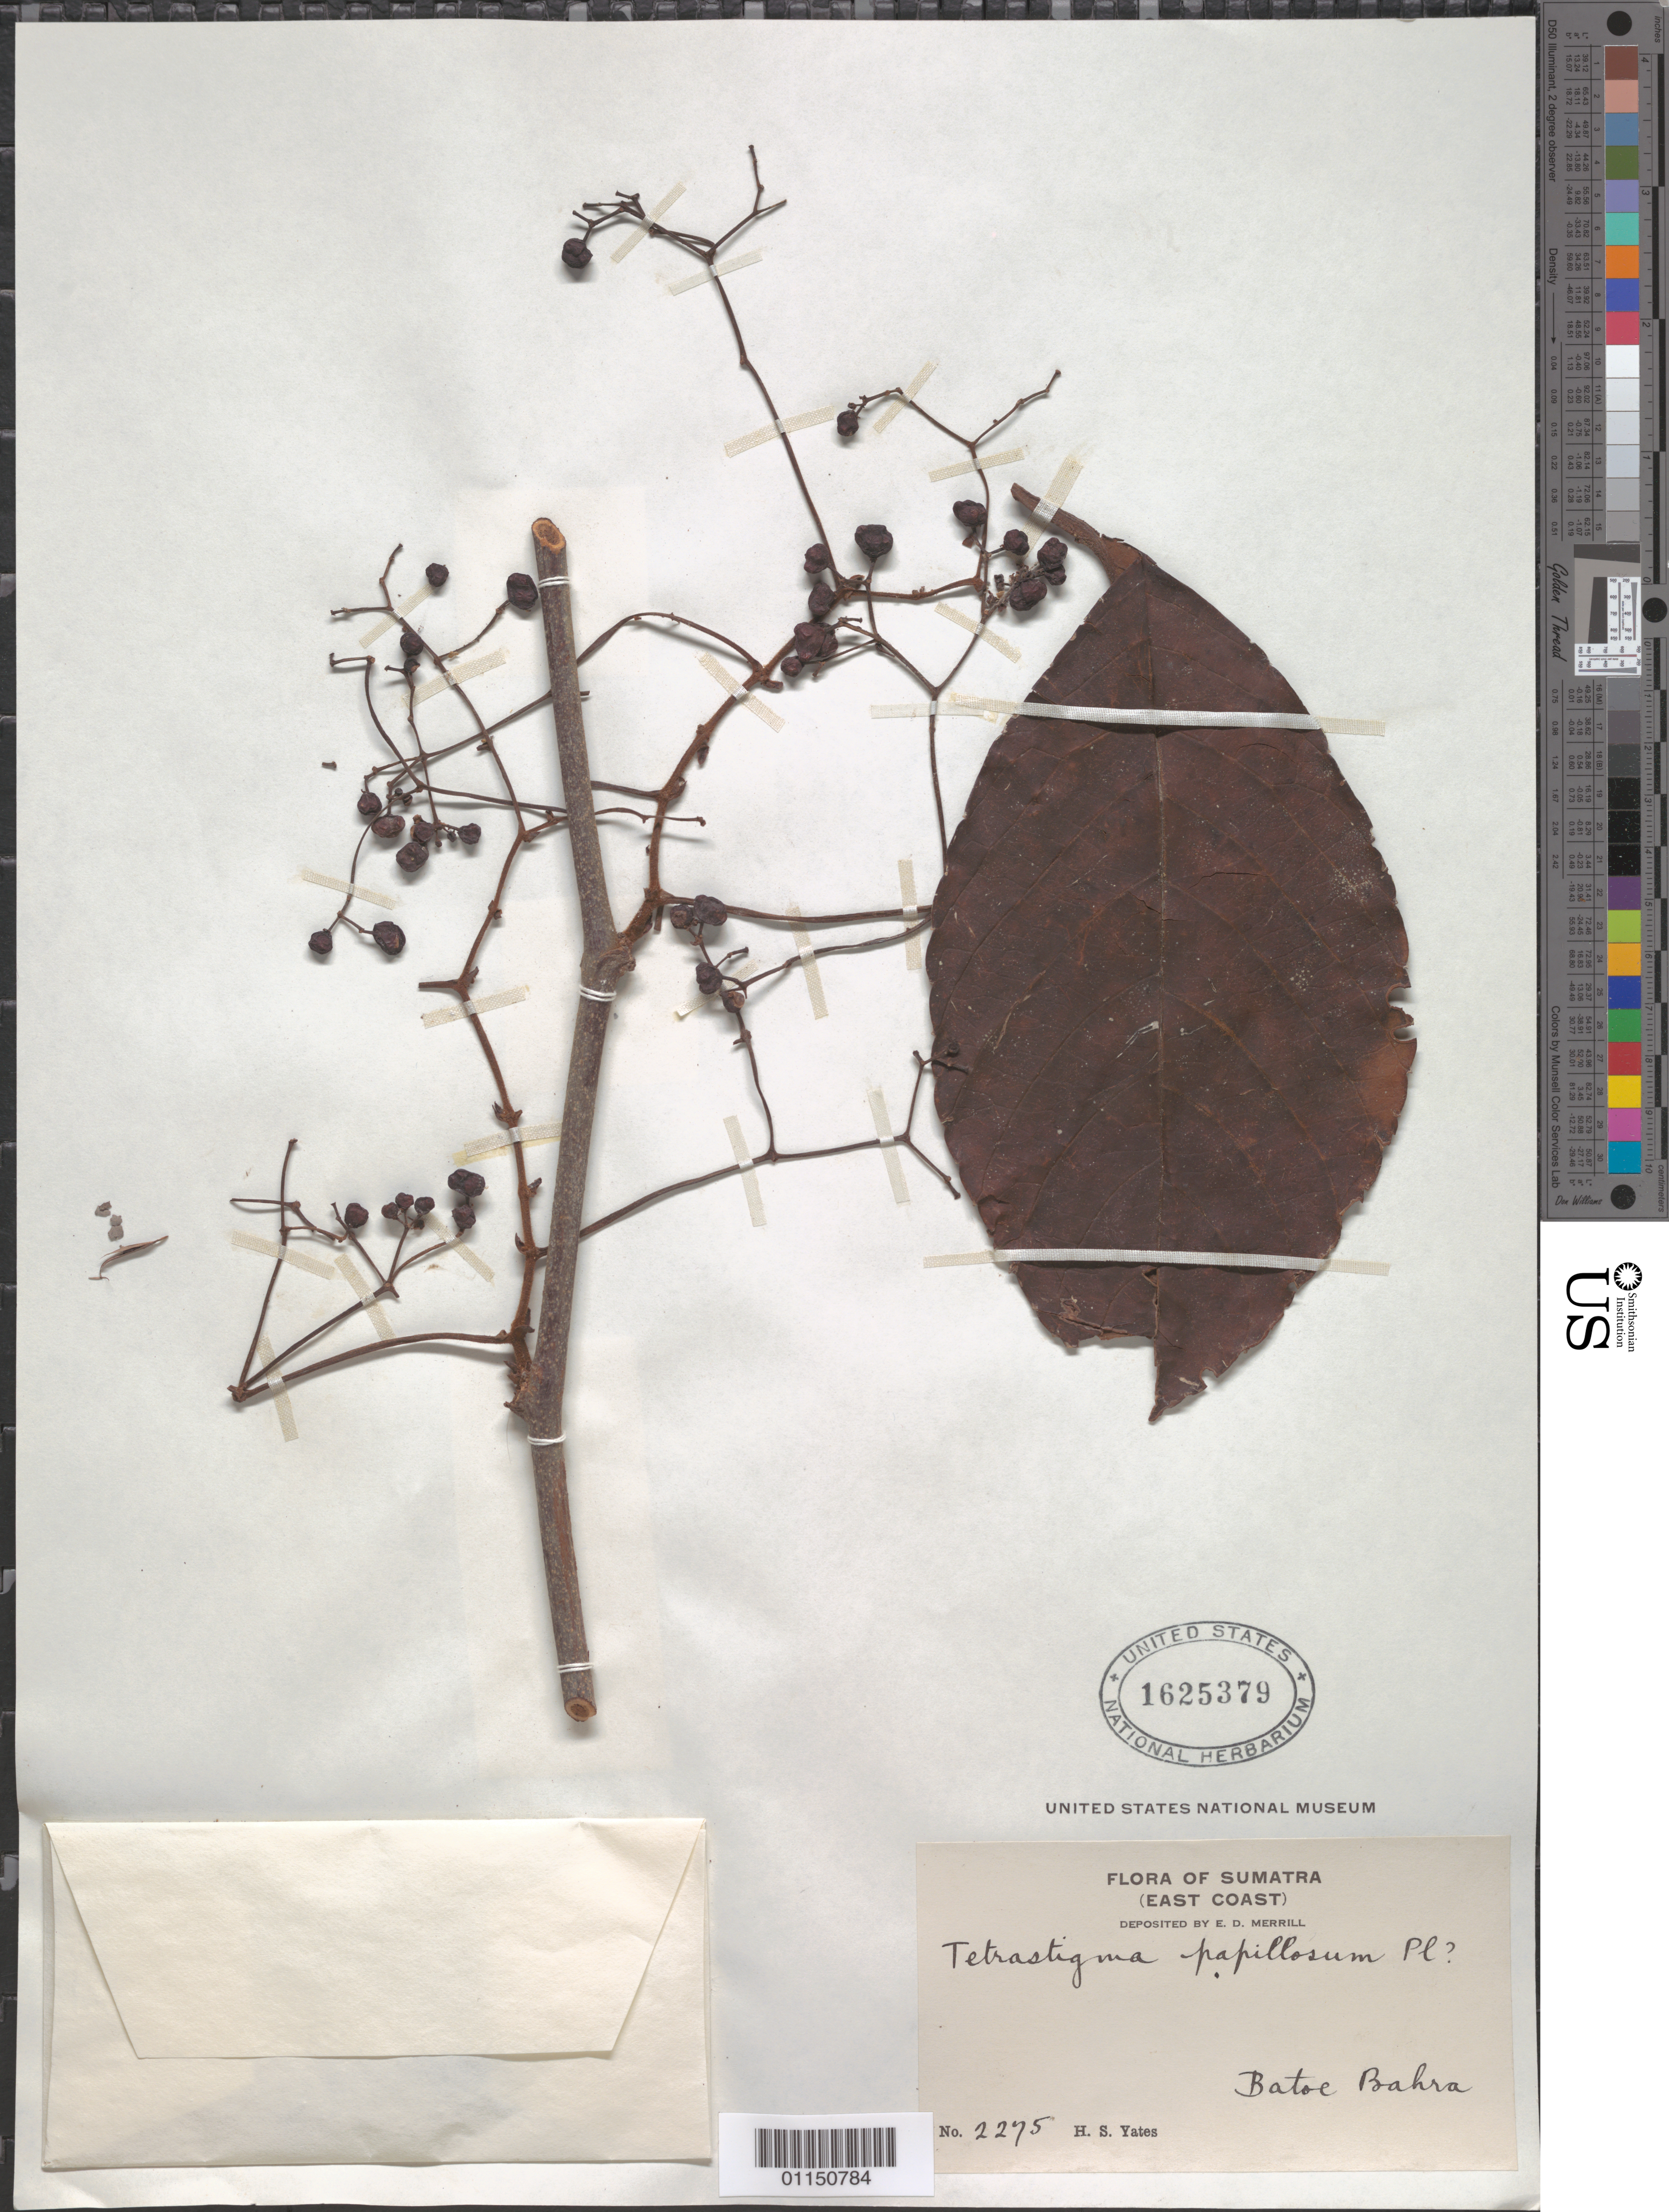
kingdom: Plantae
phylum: Tracheophyta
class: Magnoliopsida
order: Vitales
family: Vitaceae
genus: Tetrastigma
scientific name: Tetrastigma papillosum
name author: (Blume) Planch.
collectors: H. S. Yates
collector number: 2275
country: Indonesia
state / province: Sumatra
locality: Batoe Bahra. E Coast.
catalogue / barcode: US 1625379